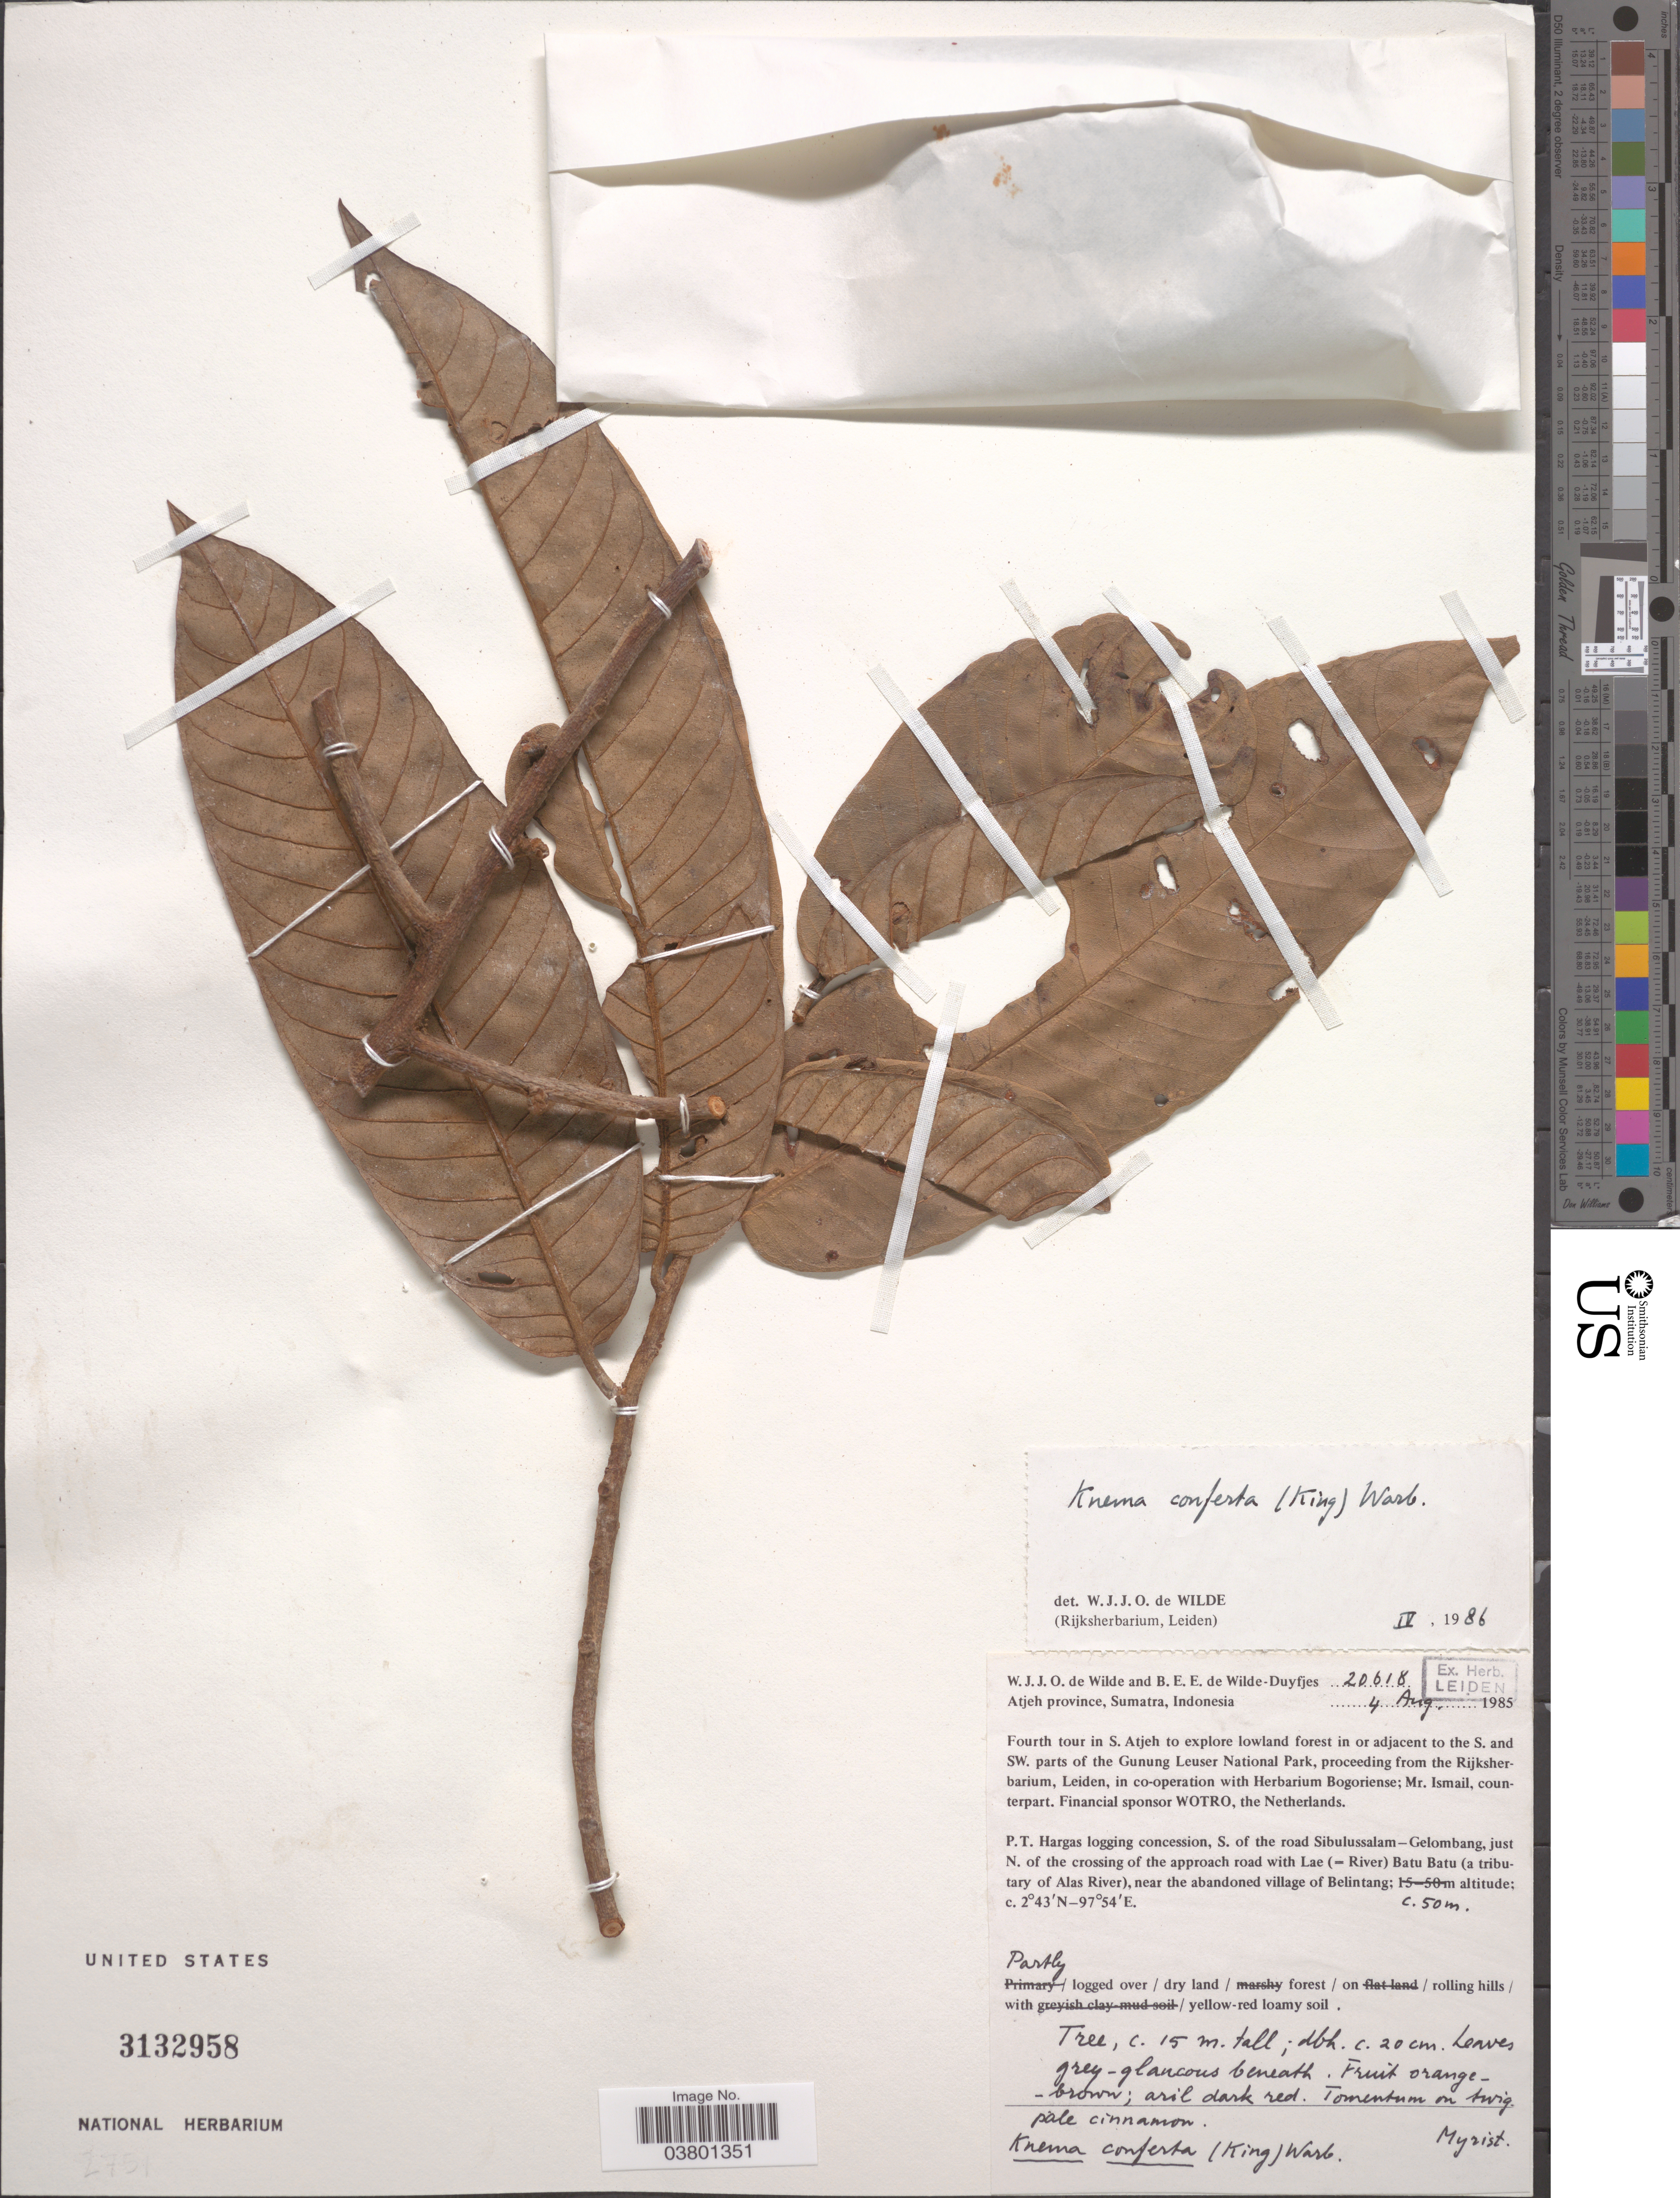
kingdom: Plantae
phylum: Tracheophyta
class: Magnoliopsida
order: Magnoliales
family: Myristicaceae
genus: Knema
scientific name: Knema conferta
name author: (King) Warb.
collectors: W. J. de Wilde & B. E. de Wilde-Duyfjes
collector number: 20618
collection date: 1985-08-04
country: Indonesia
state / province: Sumatra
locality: Atjeh province. Fourth tour in S. Atjeh to explore lowland forest in or adjacent to the S. and SW. parts of the Gunung Leuser National Park. P.T. Hargas logging concession, S. of the road Sibulussalam - Gelombang, just N. of the crossing of the approach road with Lae (=River) Batu Batu (a tributary of Alas River), near the abandoned village of Belintang.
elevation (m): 50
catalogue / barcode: US 3132958